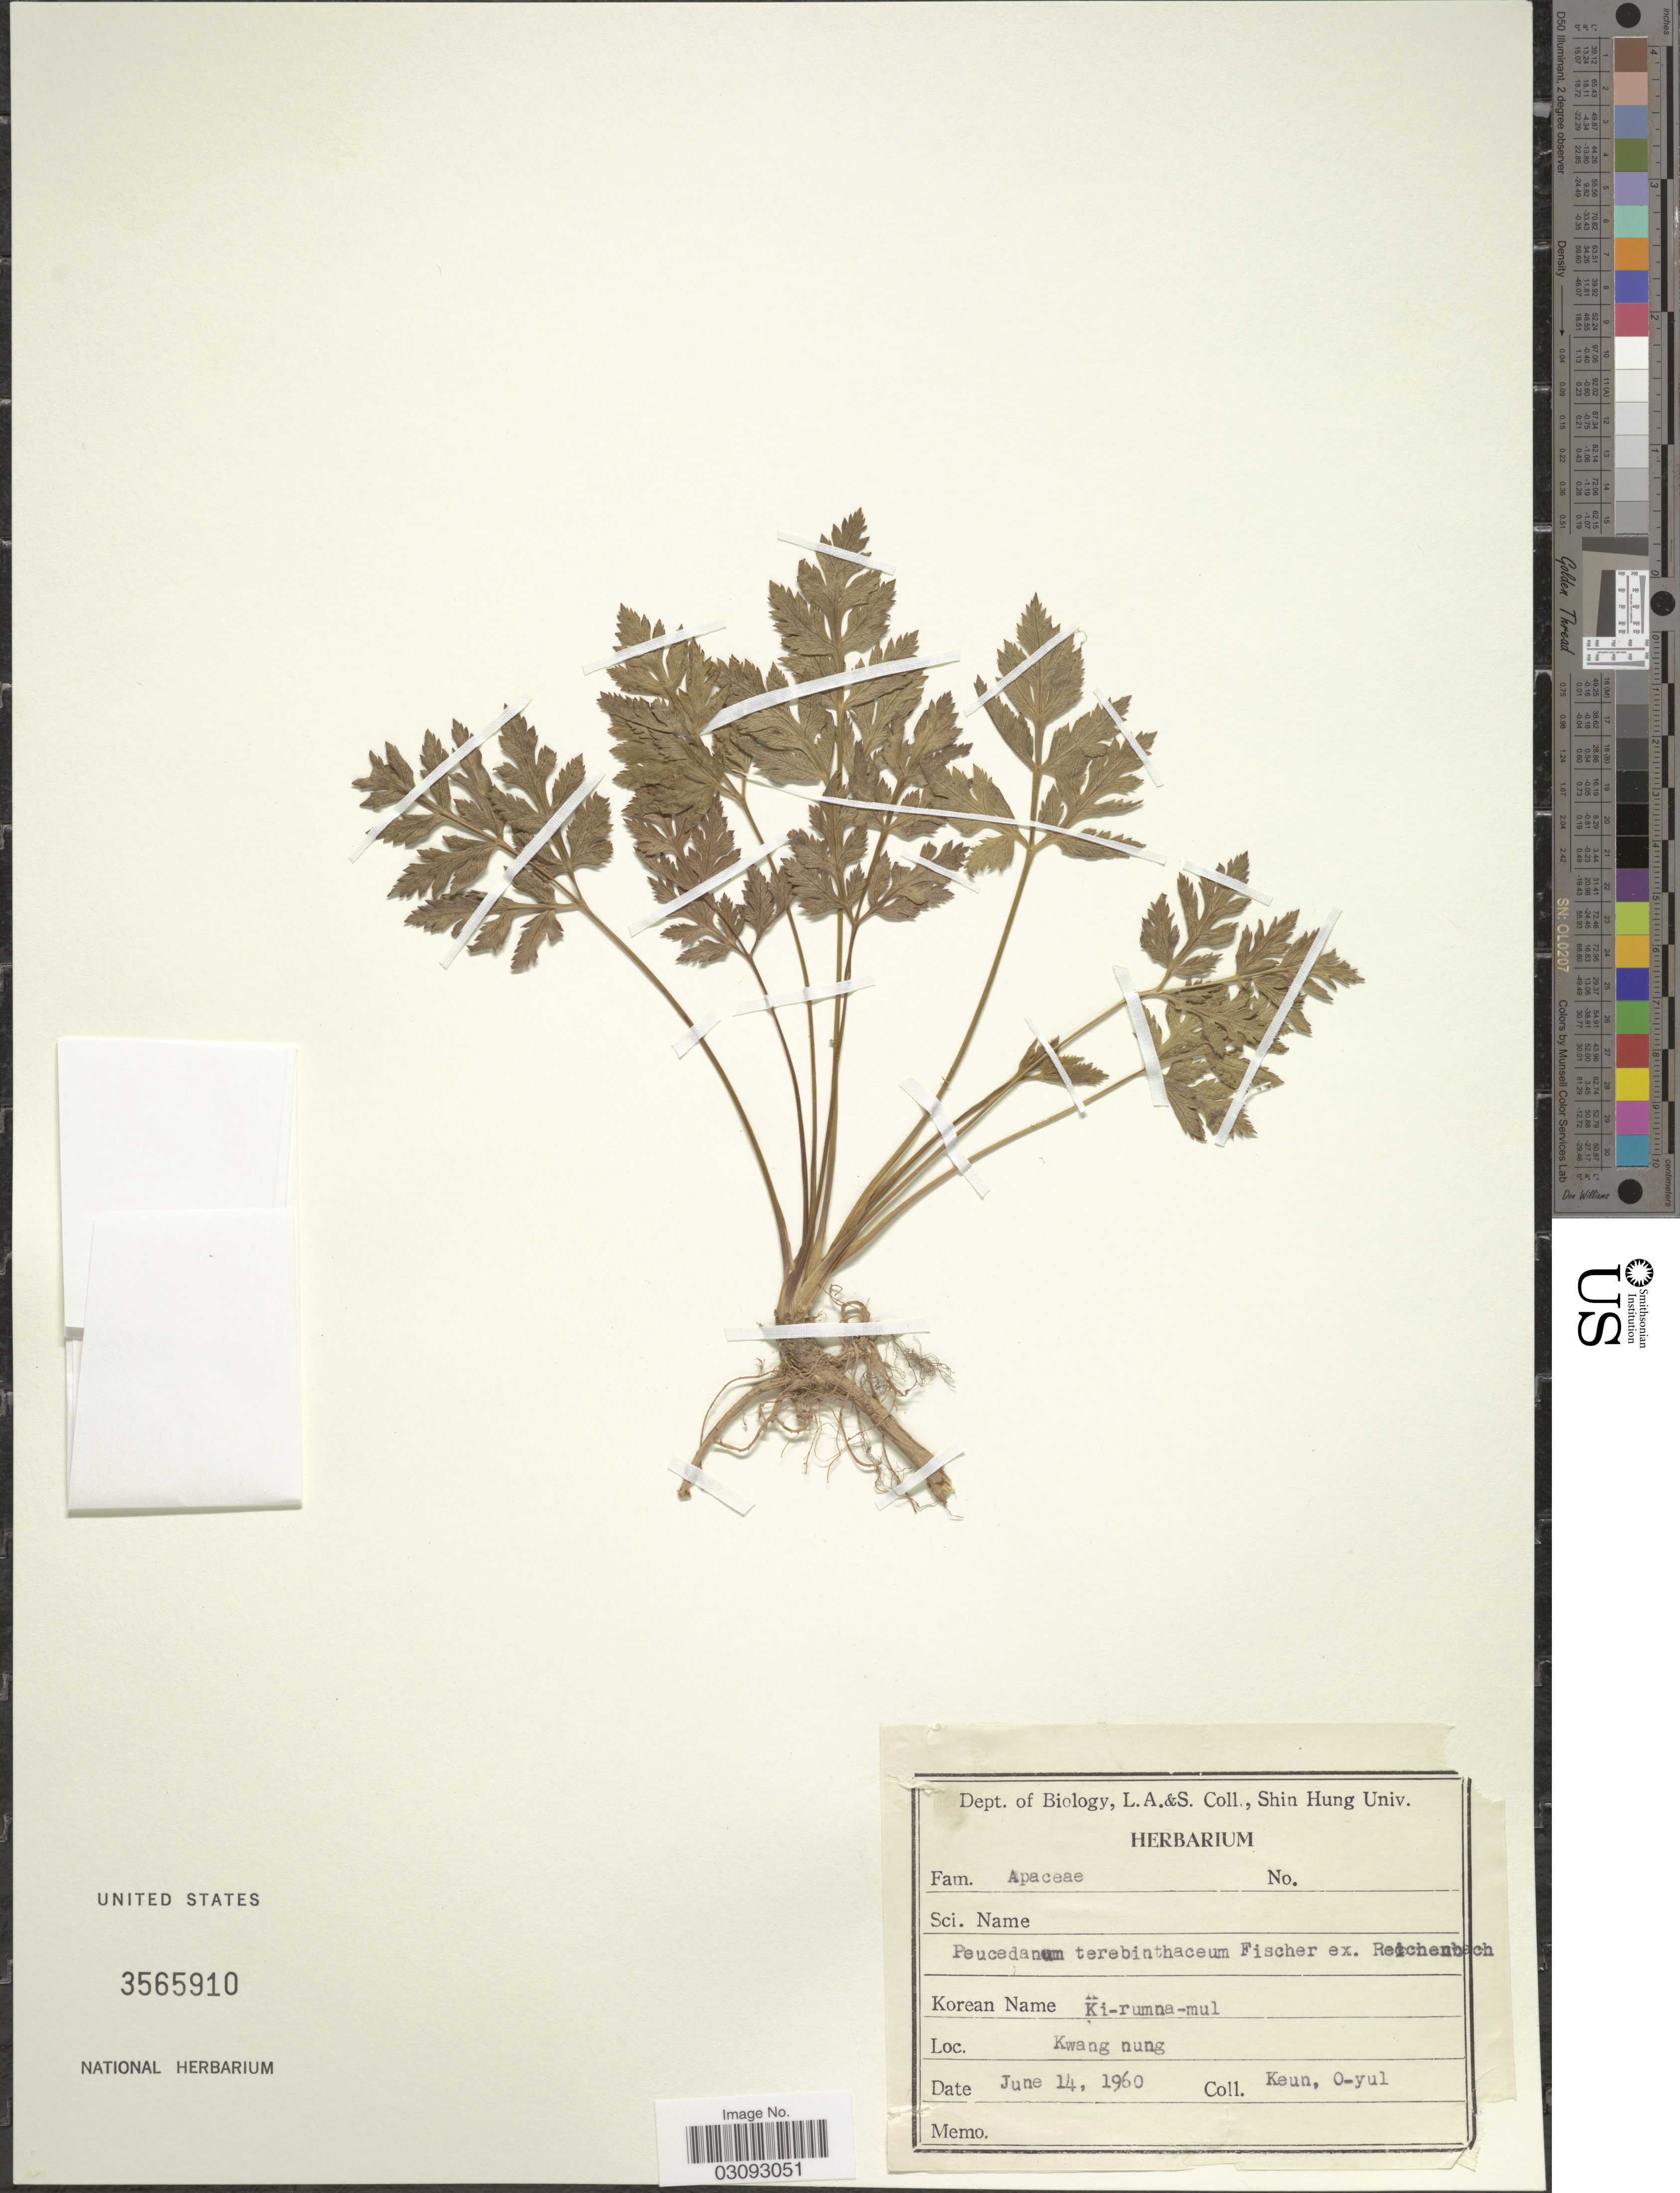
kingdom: Plantae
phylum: Tracheophyta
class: Magnoliopsida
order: Apiales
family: Apiaceae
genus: Peucedanum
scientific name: Peucedanum terebinthaceum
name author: (Fisch. ex Trevir.) Ledeb.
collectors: O. Keun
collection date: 1960-06-14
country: South Korea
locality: Kwang nung.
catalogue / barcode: US 3565910